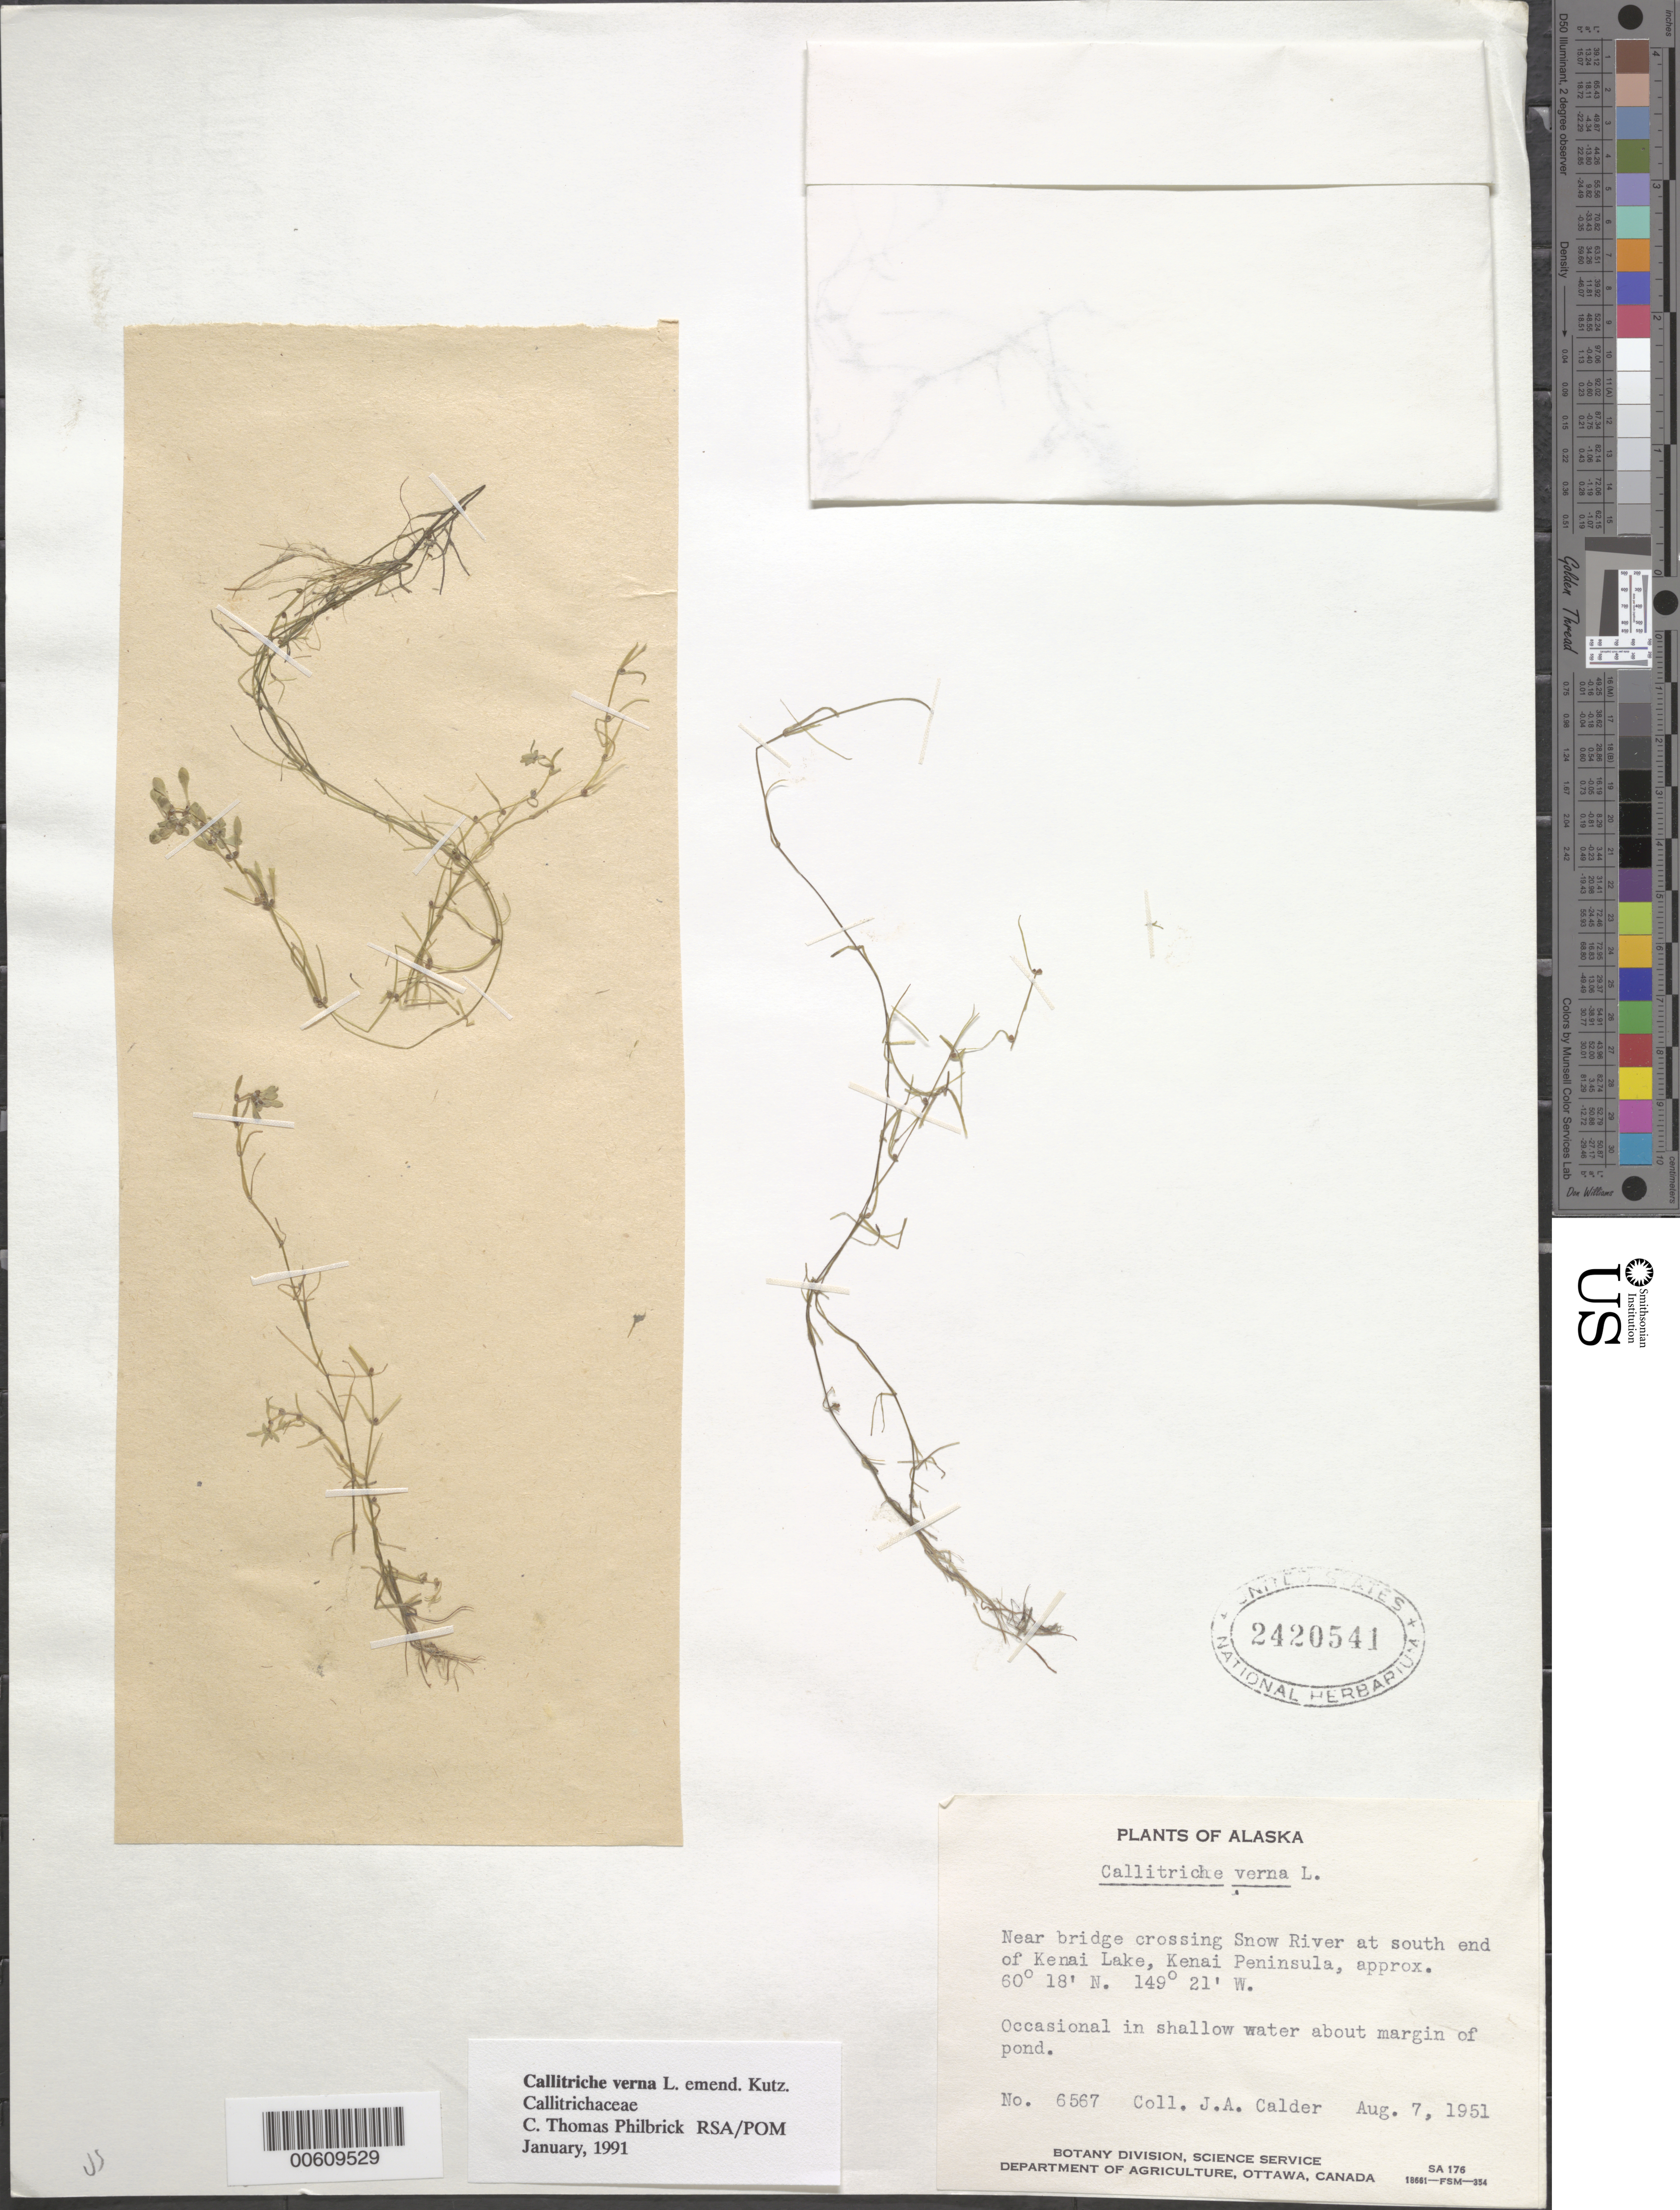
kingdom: Plantae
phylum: Tracheophyta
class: Magnoliopsida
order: Lamiales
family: Plantaginaceae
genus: Callitriche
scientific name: Callitriche verna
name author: L.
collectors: J. A. Calder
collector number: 6567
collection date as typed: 07 Aug 1951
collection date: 1951-08-07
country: United States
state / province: Alaska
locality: Snow River at south end of Kenai Lake, Kenai Peninsula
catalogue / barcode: US 2420541